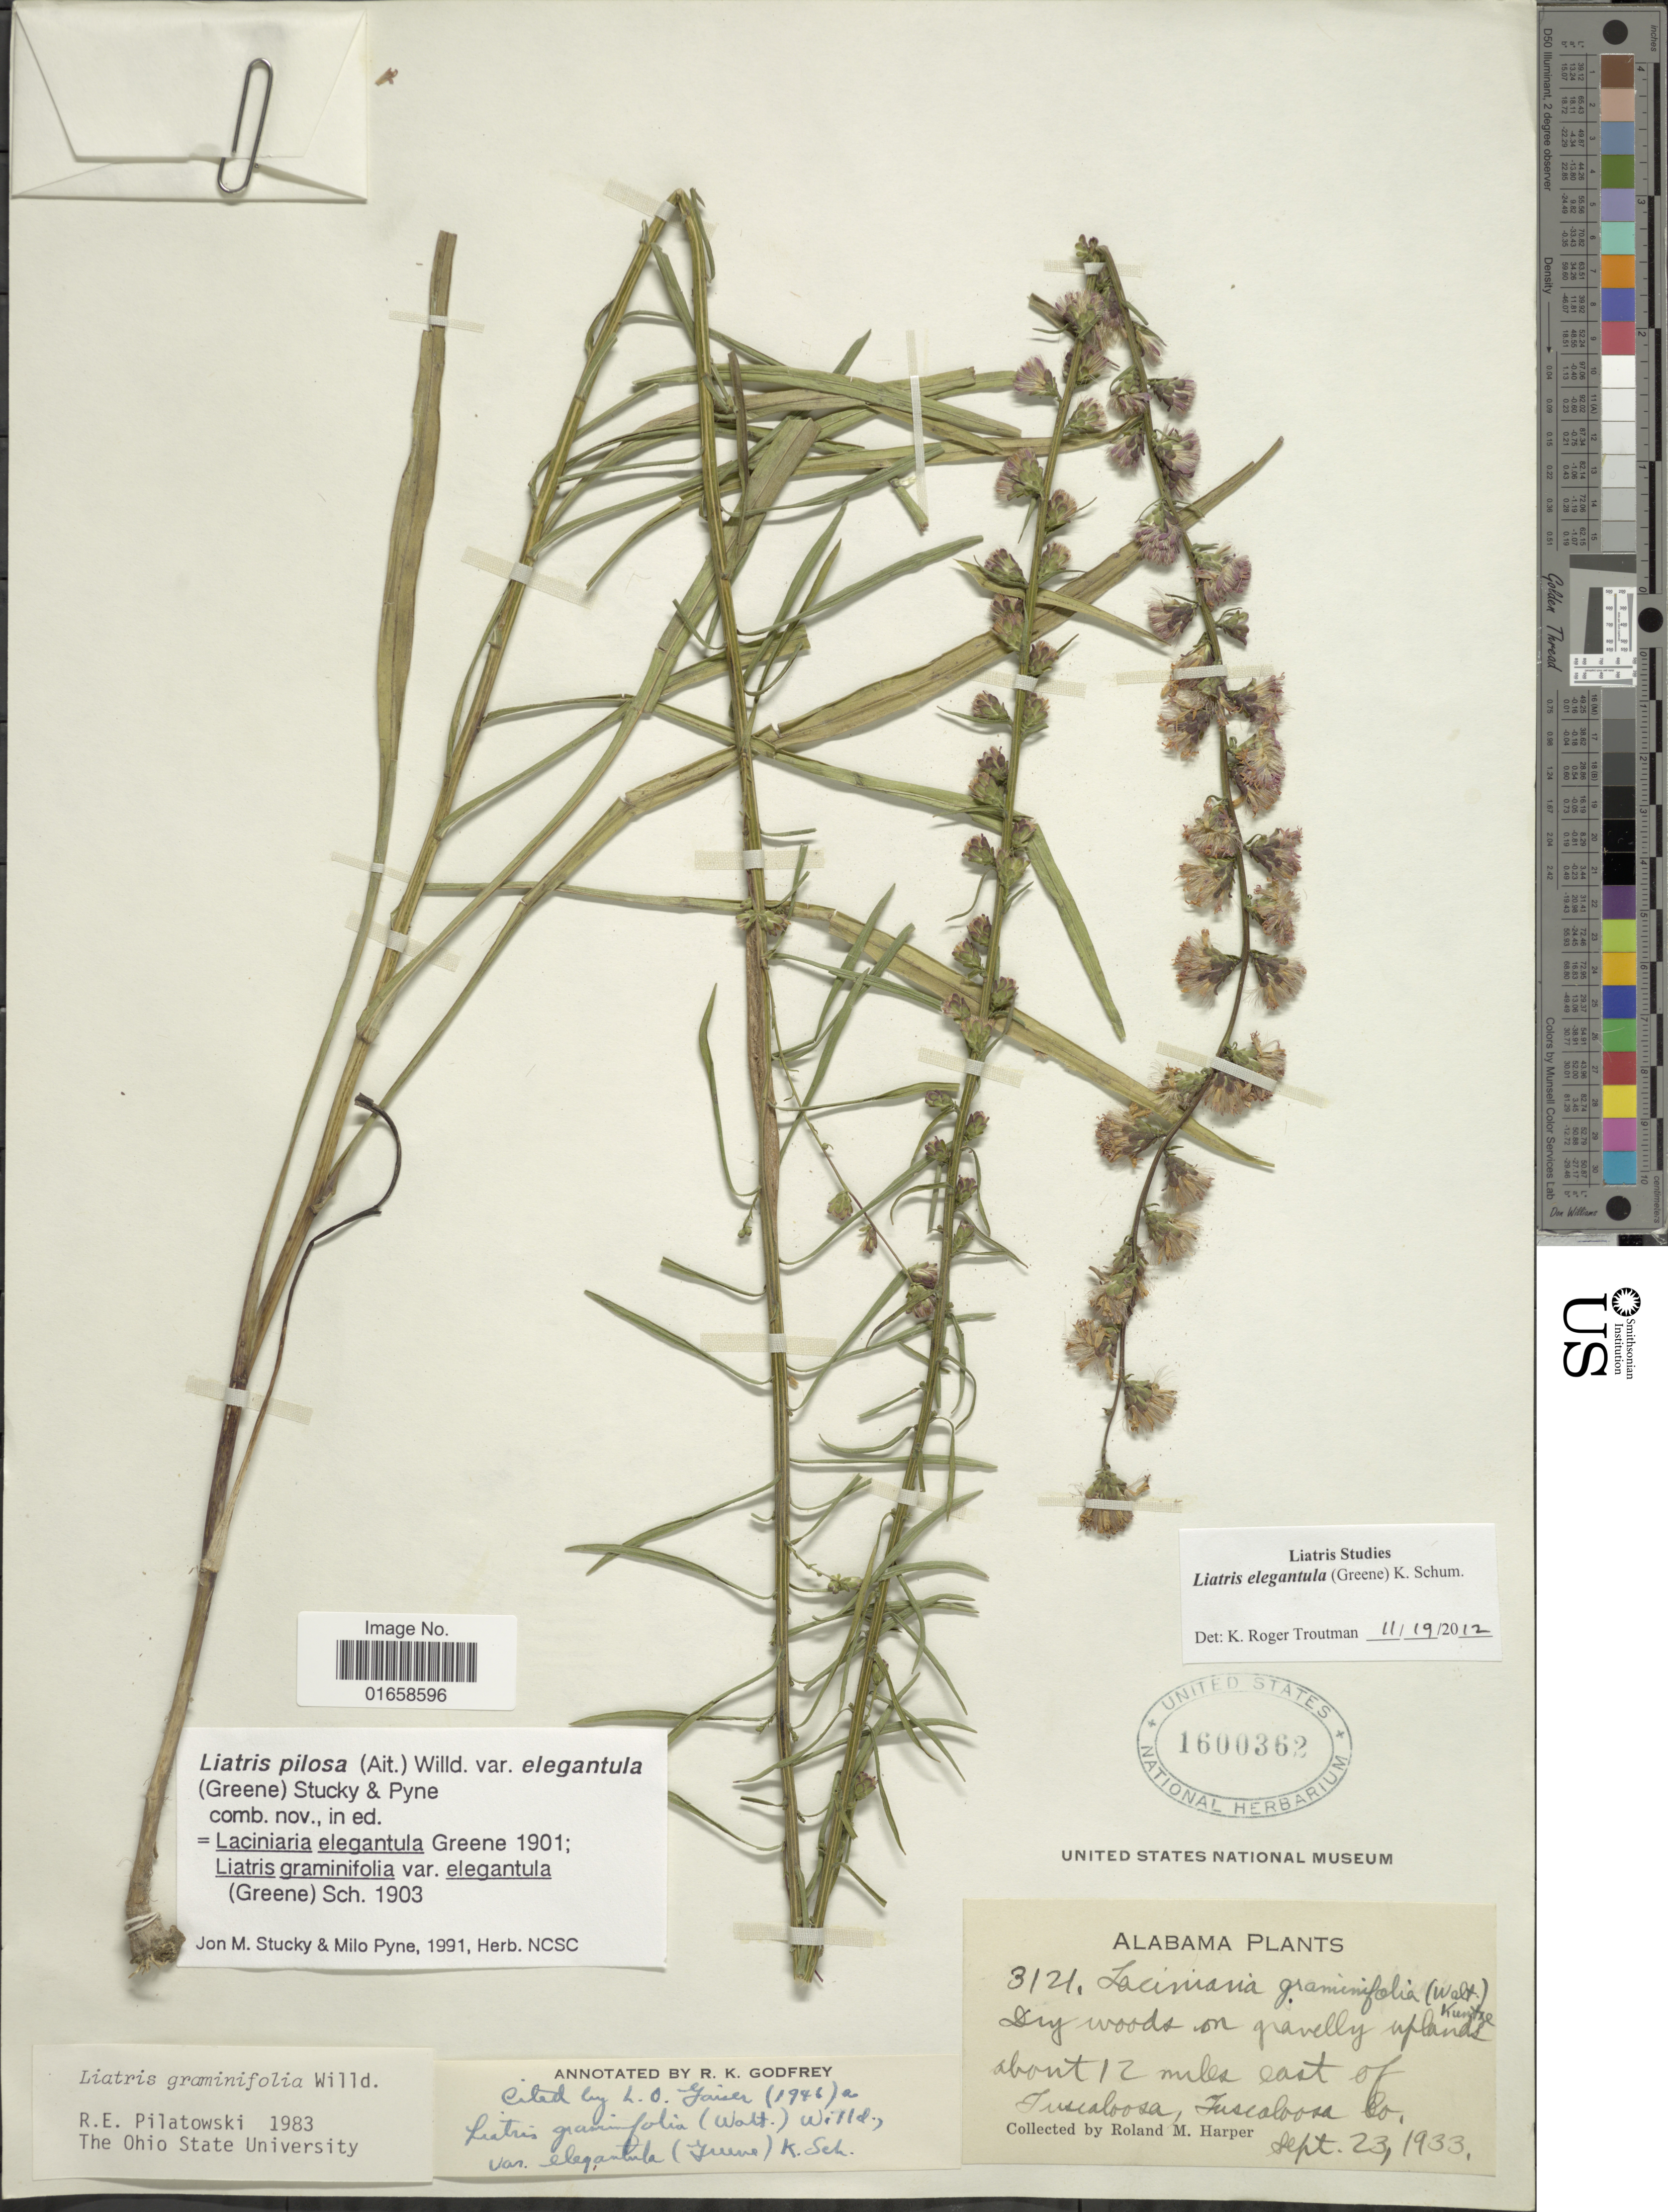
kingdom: Plantae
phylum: Tracheophyta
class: Magnoliopsida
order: Asterales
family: Asteraceae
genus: Liatris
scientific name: Liatris elegantula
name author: (Greene) K. Schum.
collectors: R. M. Harper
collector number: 3121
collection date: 1933-09-23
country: United States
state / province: Alabama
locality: About 12 miles east of Tuscaloosa, Tuscaloosa Co.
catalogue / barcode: US 1600362